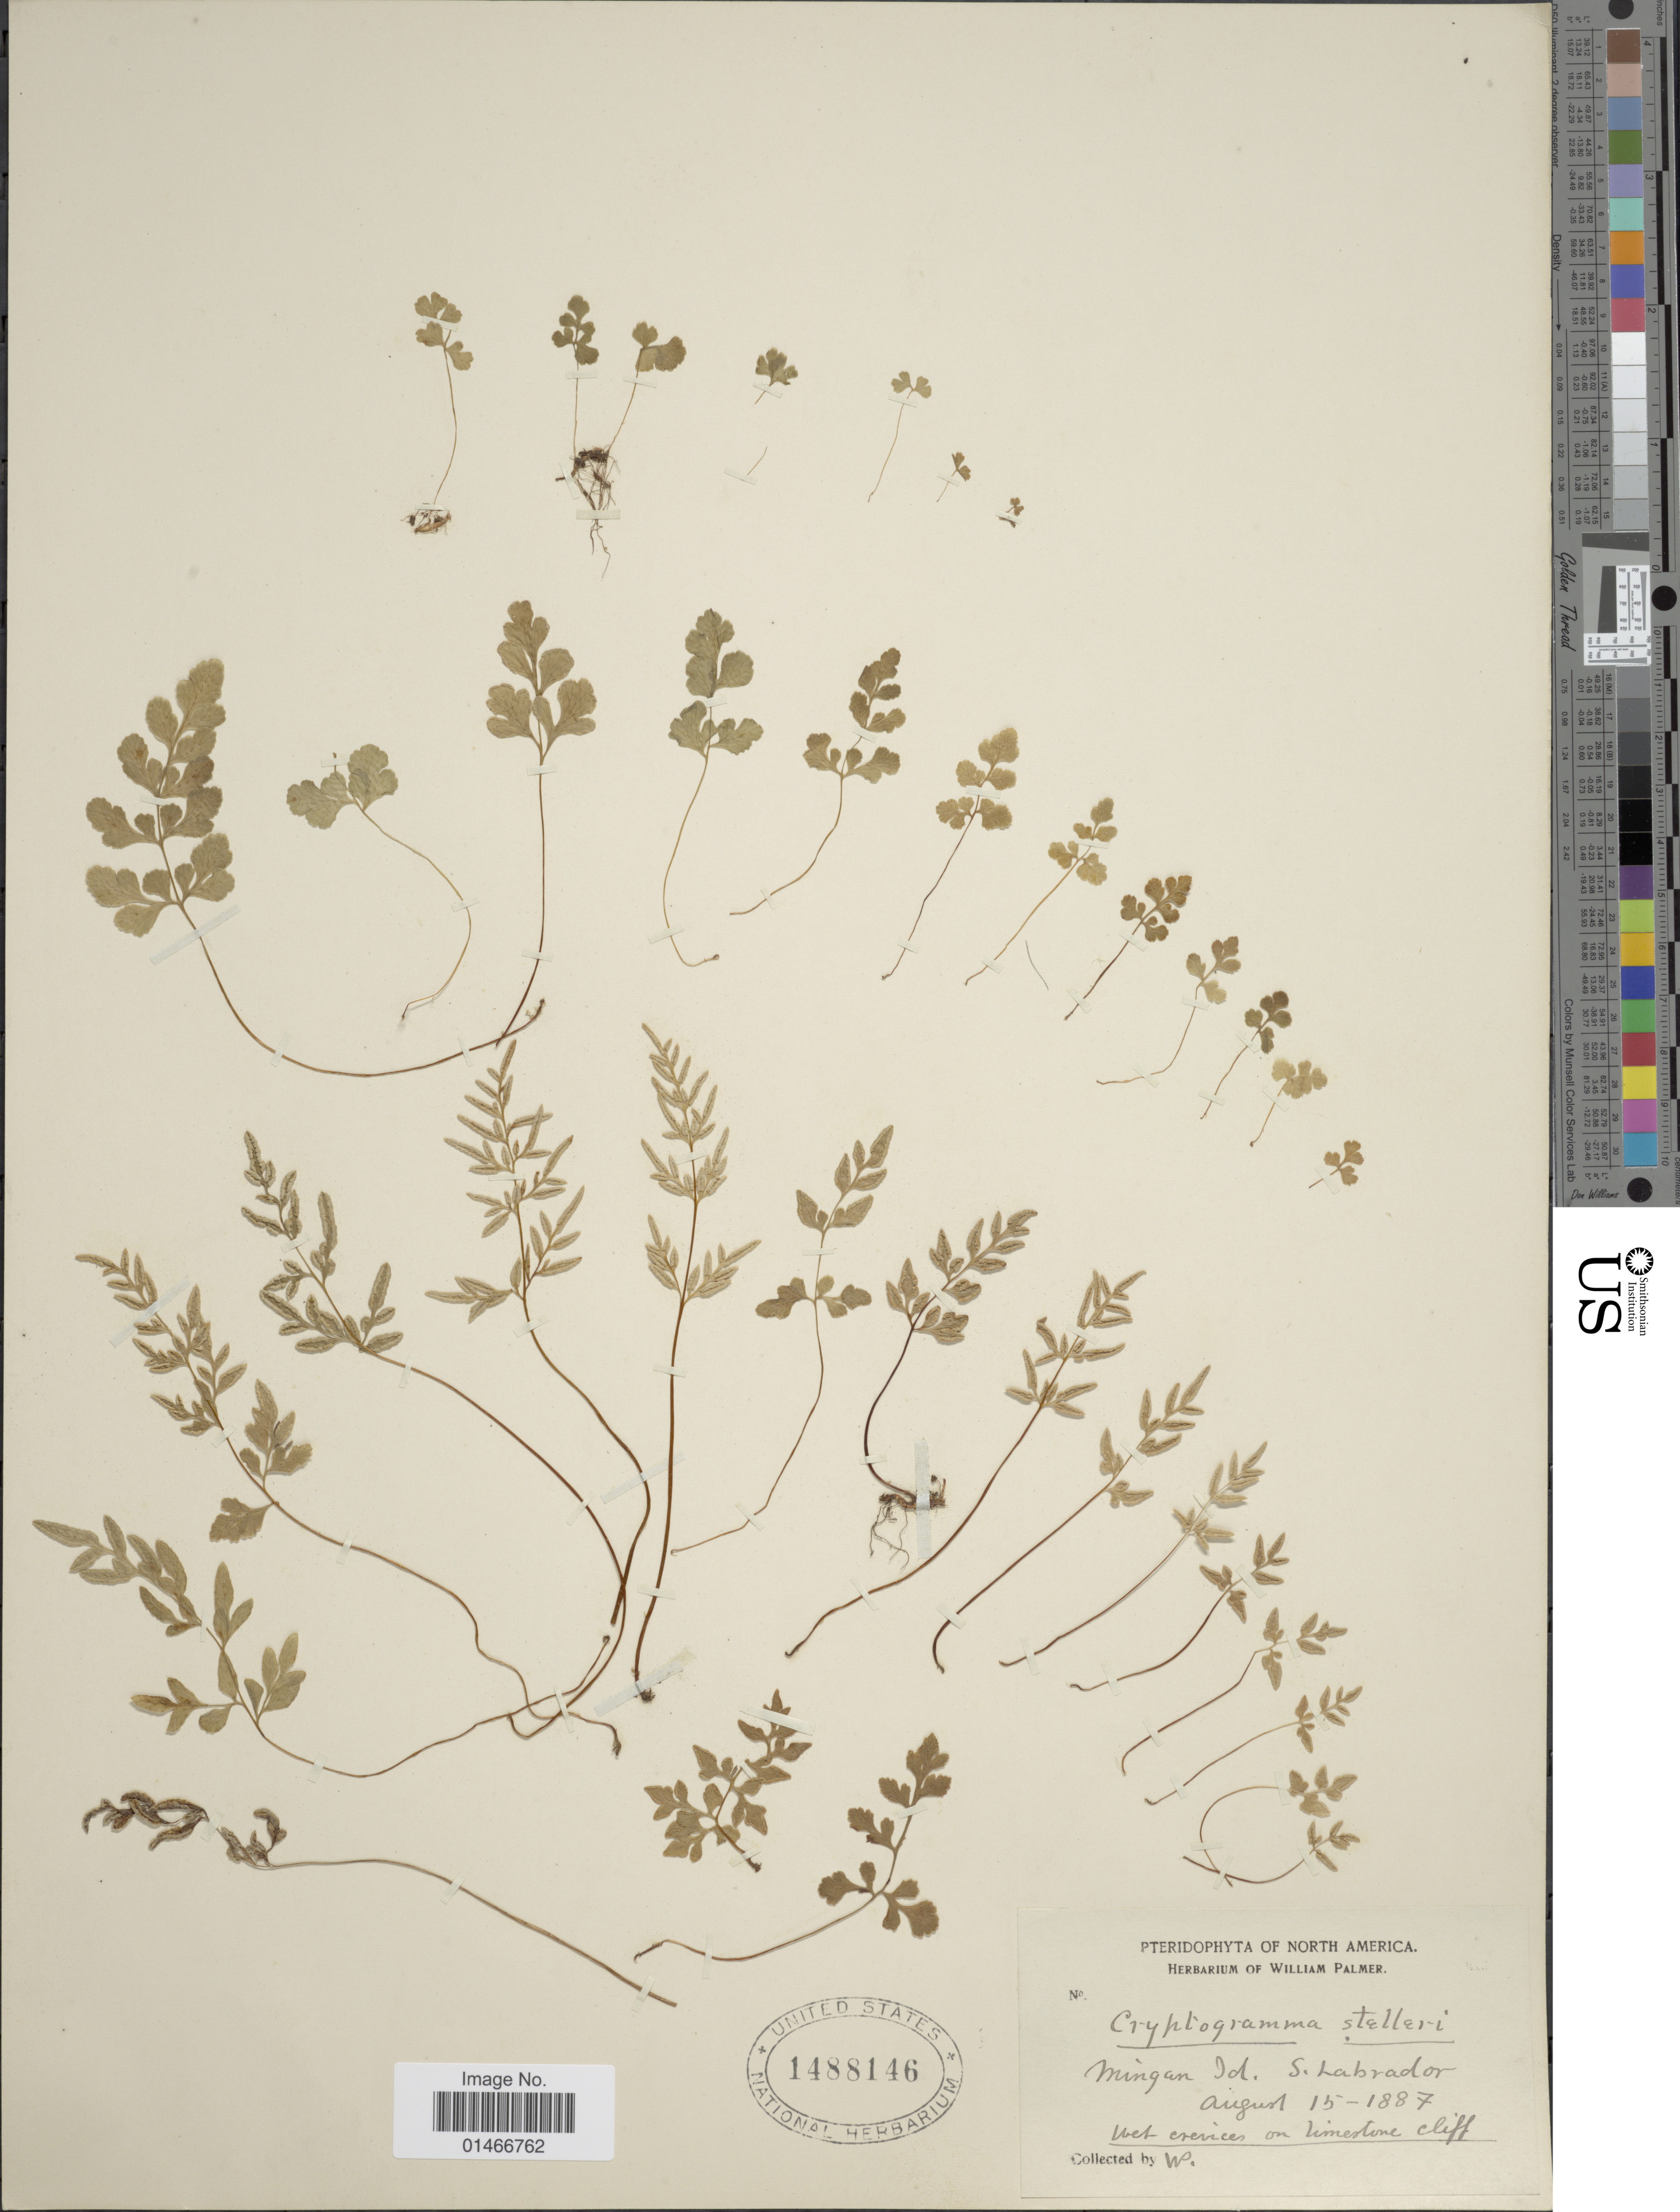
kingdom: Plantae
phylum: Tracheophyta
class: Polypodiopsida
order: Polypodiales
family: Pteridaceae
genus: Cryptogramma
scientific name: Cryptogramma stelleri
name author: (S.G. Gmel.) Prantl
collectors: W. Palmer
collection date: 1887-08-15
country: Canada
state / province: Newfoundland and Labrador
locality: Mingan Id. S. Labrador.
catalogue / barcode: US 1488146